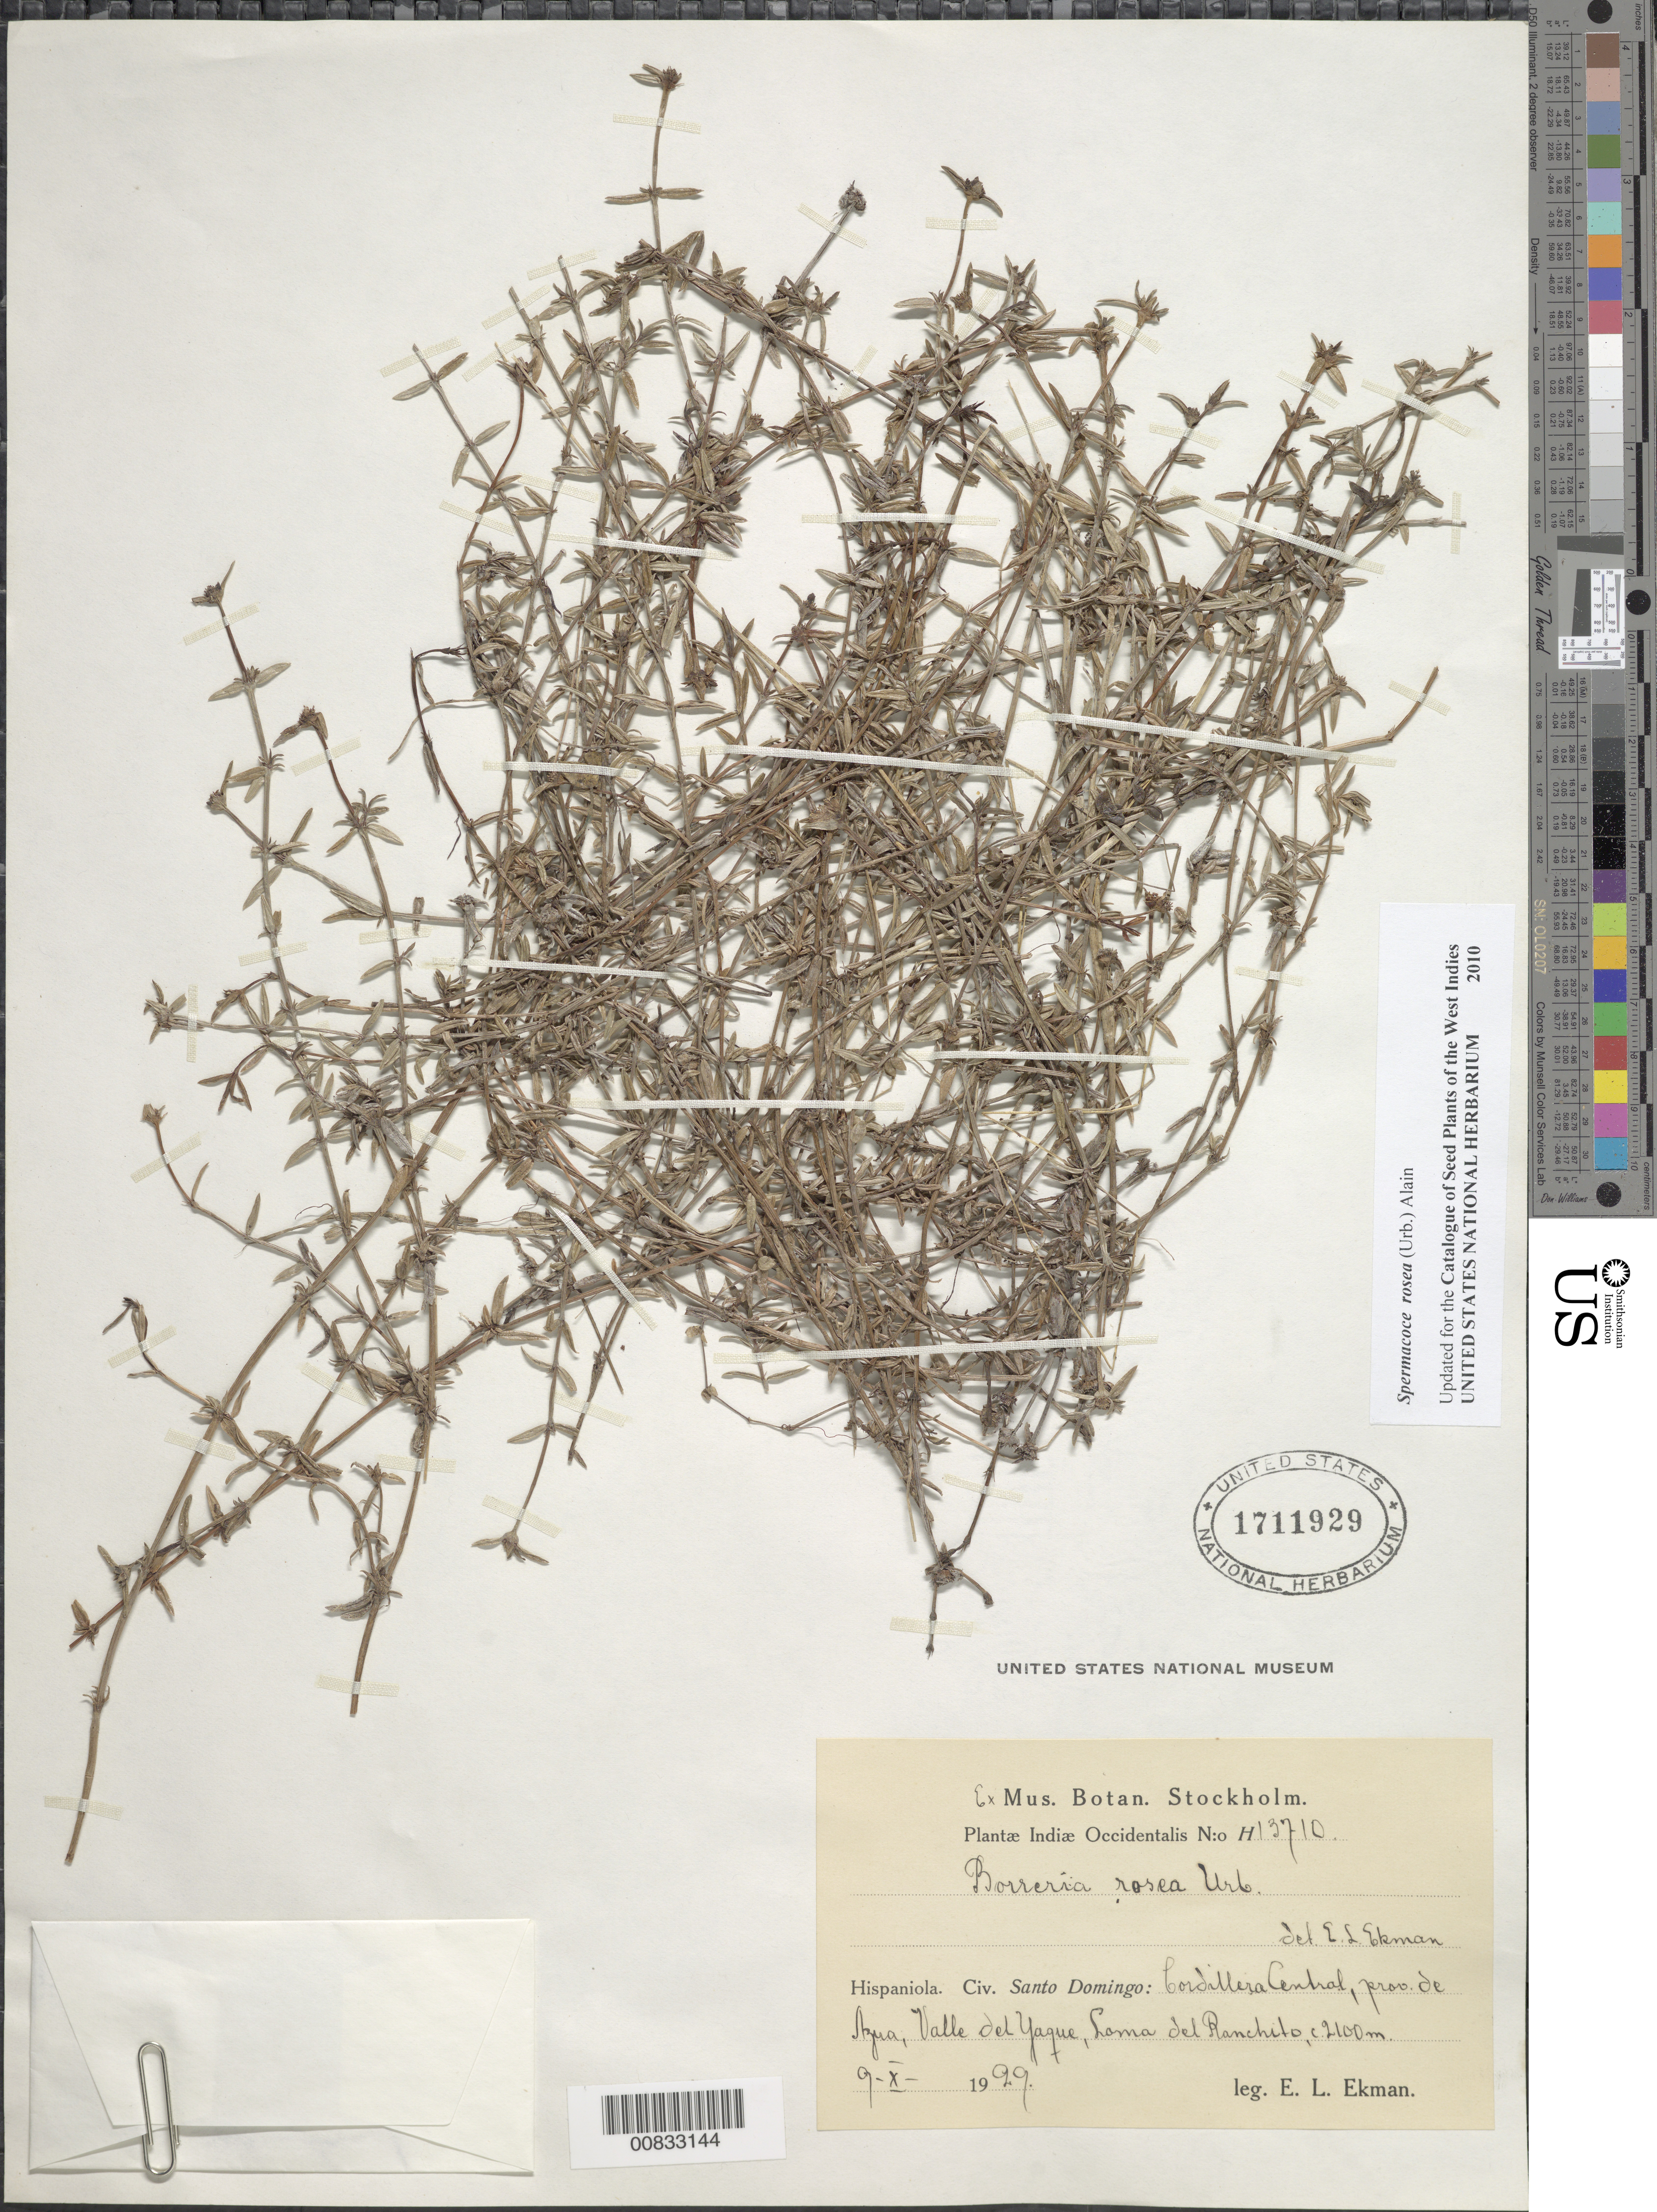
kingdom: Plantae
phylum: Tracheophyta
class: Magnoliopsida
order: Gentianales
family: Rubiaceae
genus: Spermacoce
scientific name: Spermacoce rosea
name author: (Urb.) Alain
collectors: E. L. Ekman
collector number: H 13710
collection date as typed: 09 Oct 1929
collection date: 1929-10-09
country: Dominican Republic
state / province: Azua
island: Hispaniola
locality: Cordillera Central, Valle del Yaque, Loma del Ranchito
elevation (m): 2100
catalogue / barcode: US 1711929